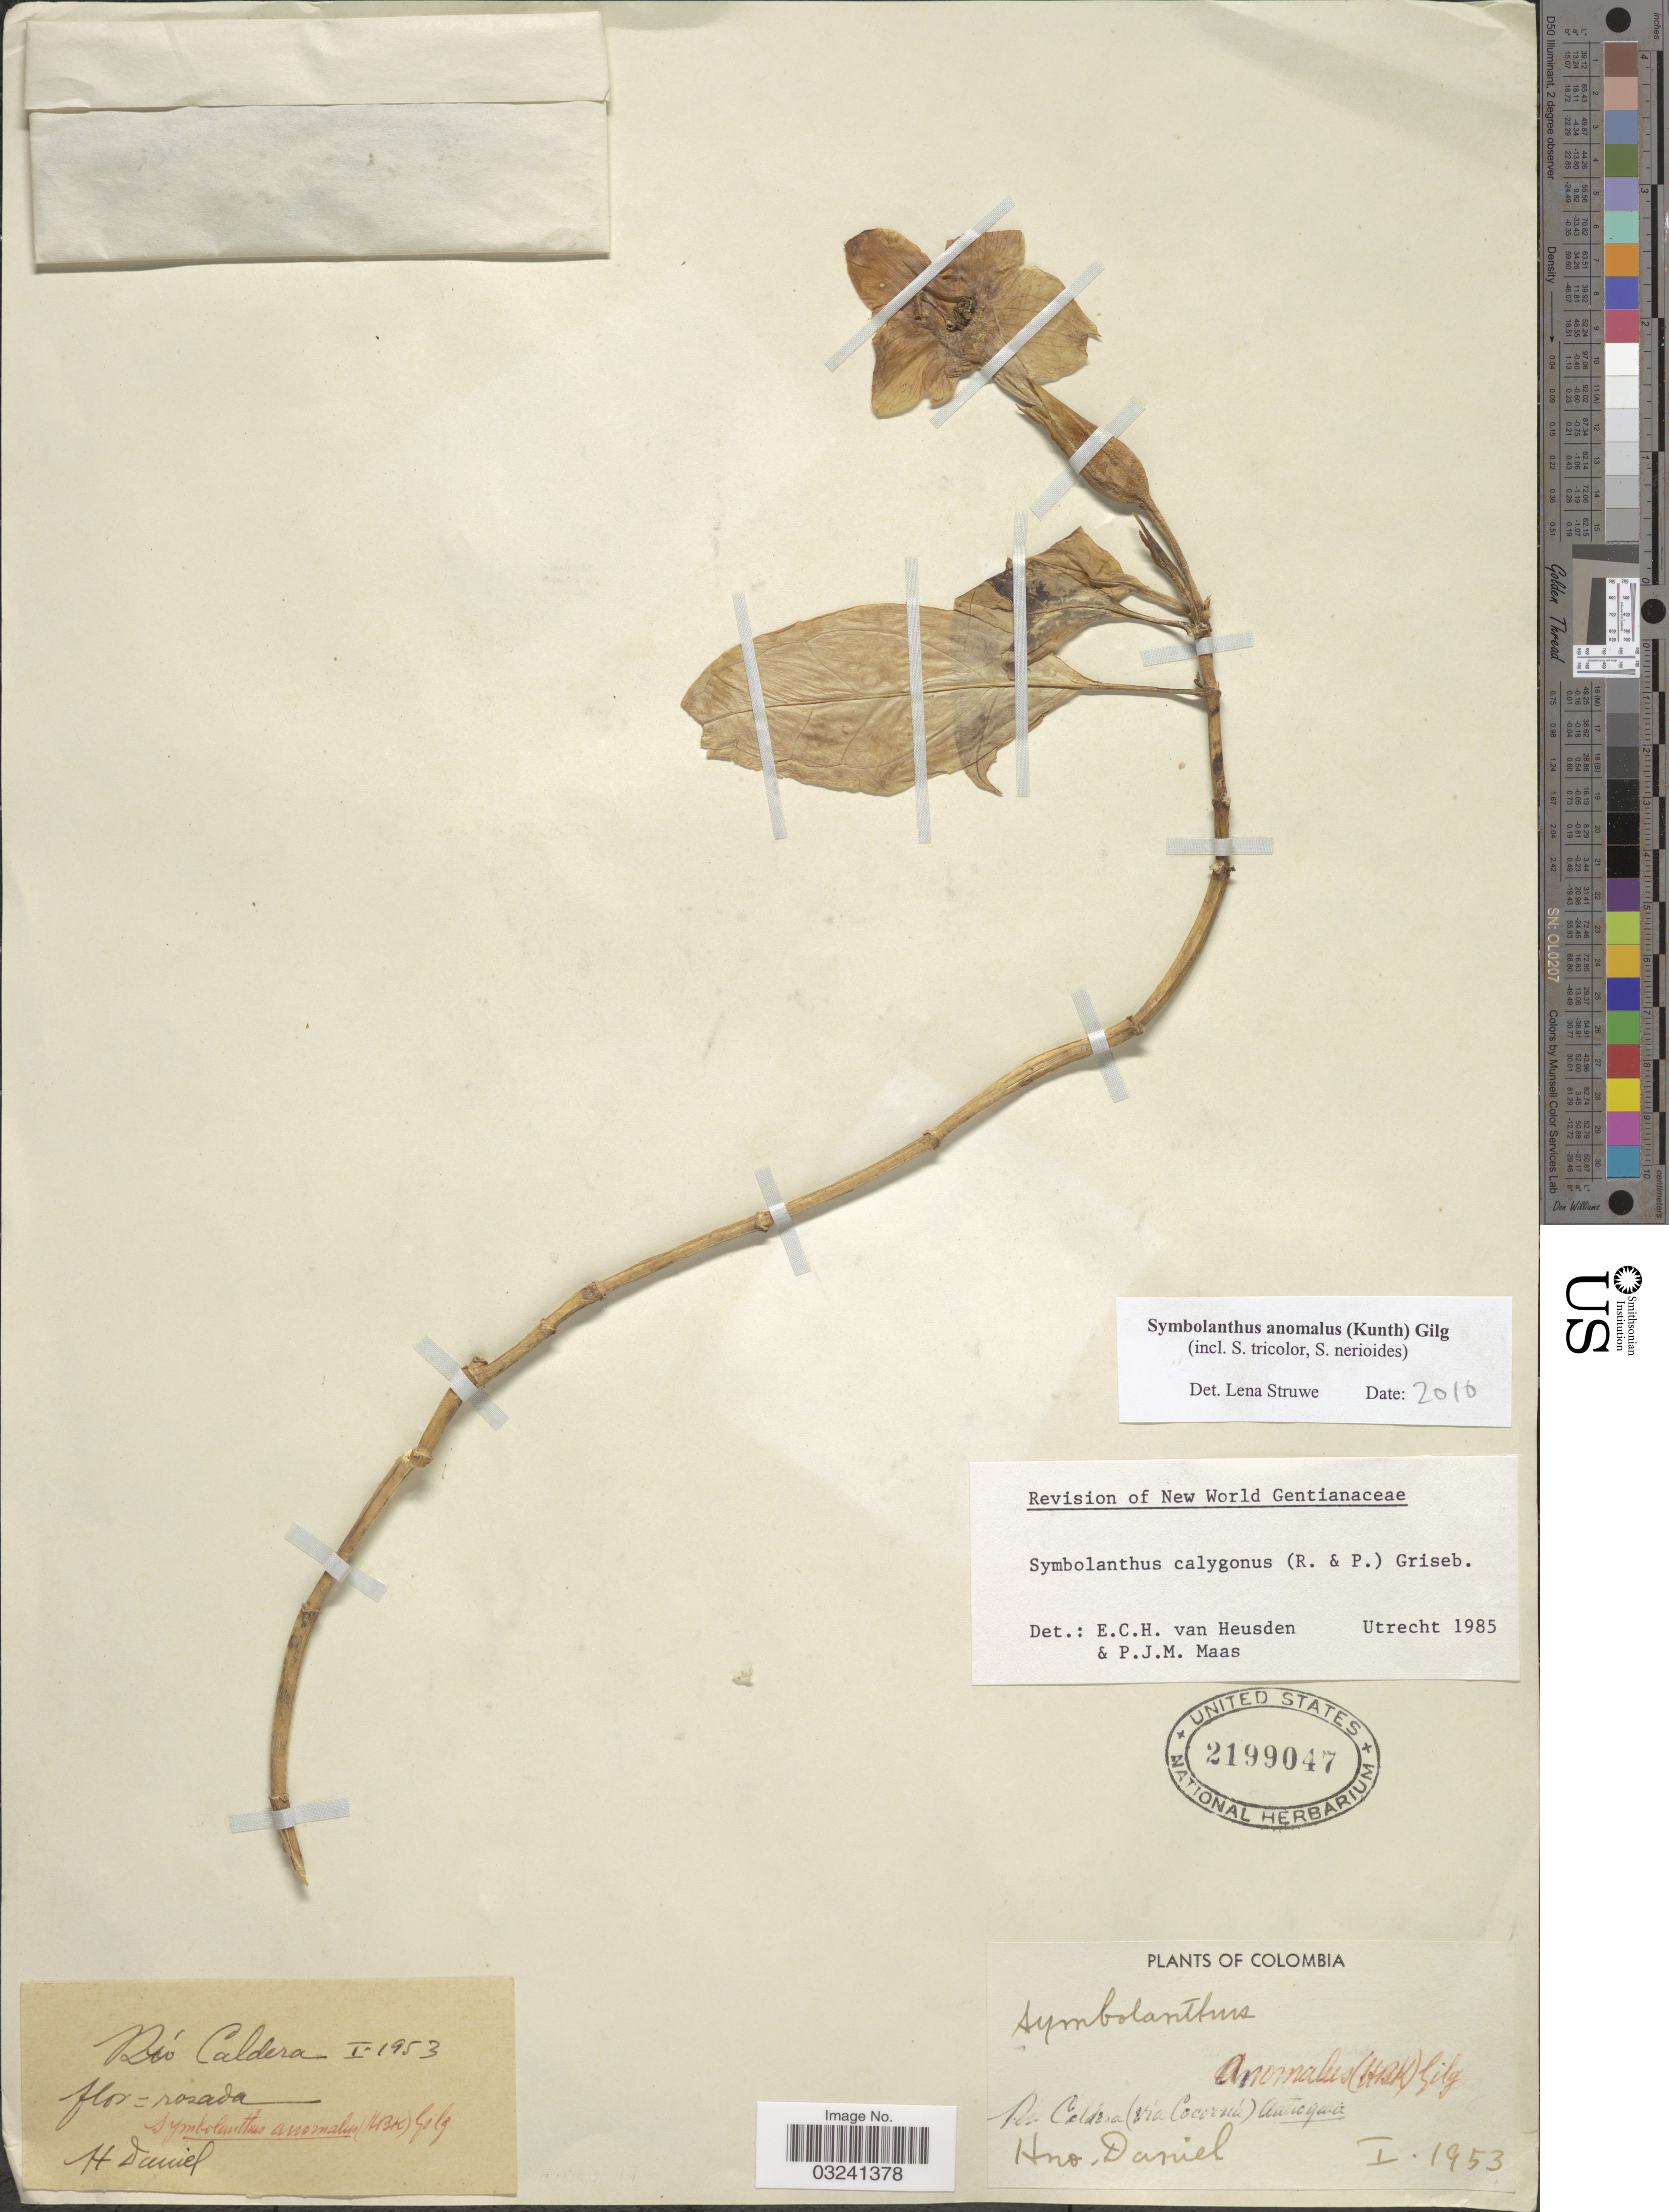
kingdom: Plantae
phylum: Tracheophyta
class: Magnoliopsida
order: Gentianales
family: Gentianaceae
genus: Symbolanthus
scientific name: Symbolanthus anomalus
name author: (Kunth) Gilg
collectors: Bro. Daniel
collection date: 1953-01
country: Colombia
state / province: Antioquia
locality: Río Caldera (via Cocorná).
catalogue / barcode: US 2199047